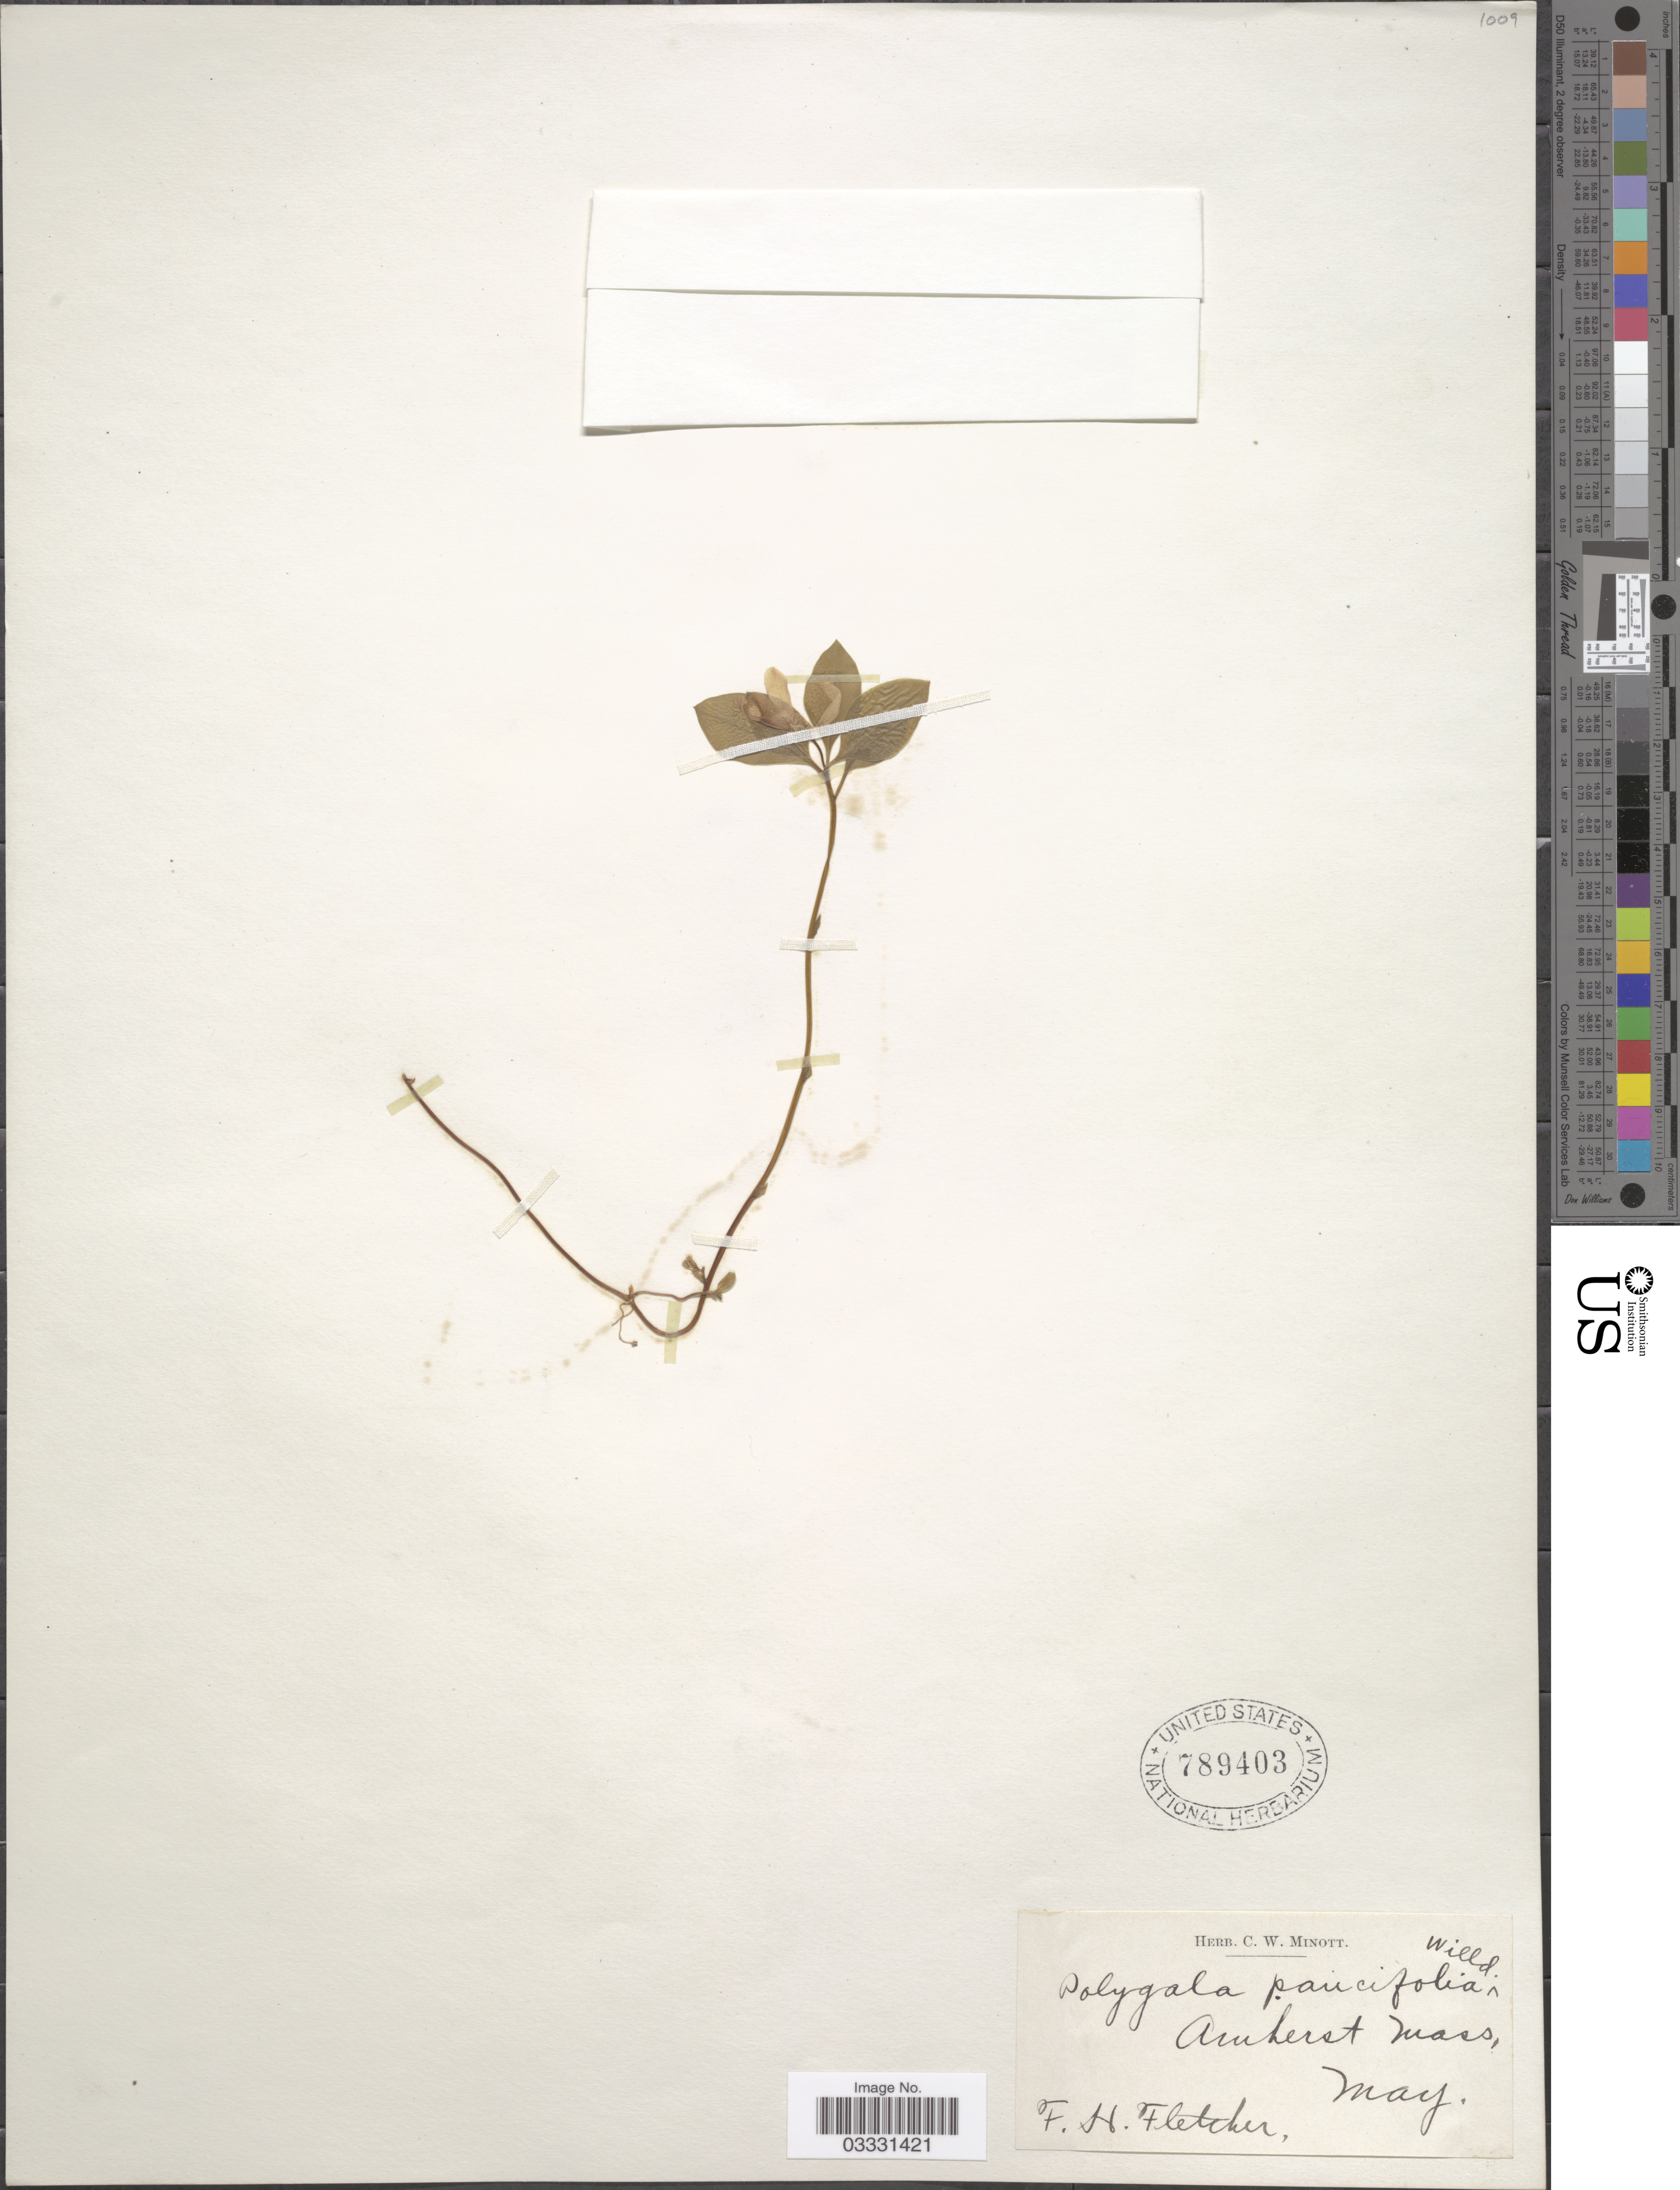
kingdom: Plantae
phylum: Tracheophyta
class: Magnoliopsida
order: Fabales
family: Polygalaceae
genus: Polygaloides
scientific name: Polygaloides paucifolia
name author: (Willd.) J.R. Abbott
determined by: Strong, Mark T., (BOT), Smithsonian Institution - National Museum of Natural History (UNITED STATES)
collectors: F. Fletcher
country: United States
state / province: Massachusetts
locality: Amherst Mass.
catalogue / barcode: US 789403